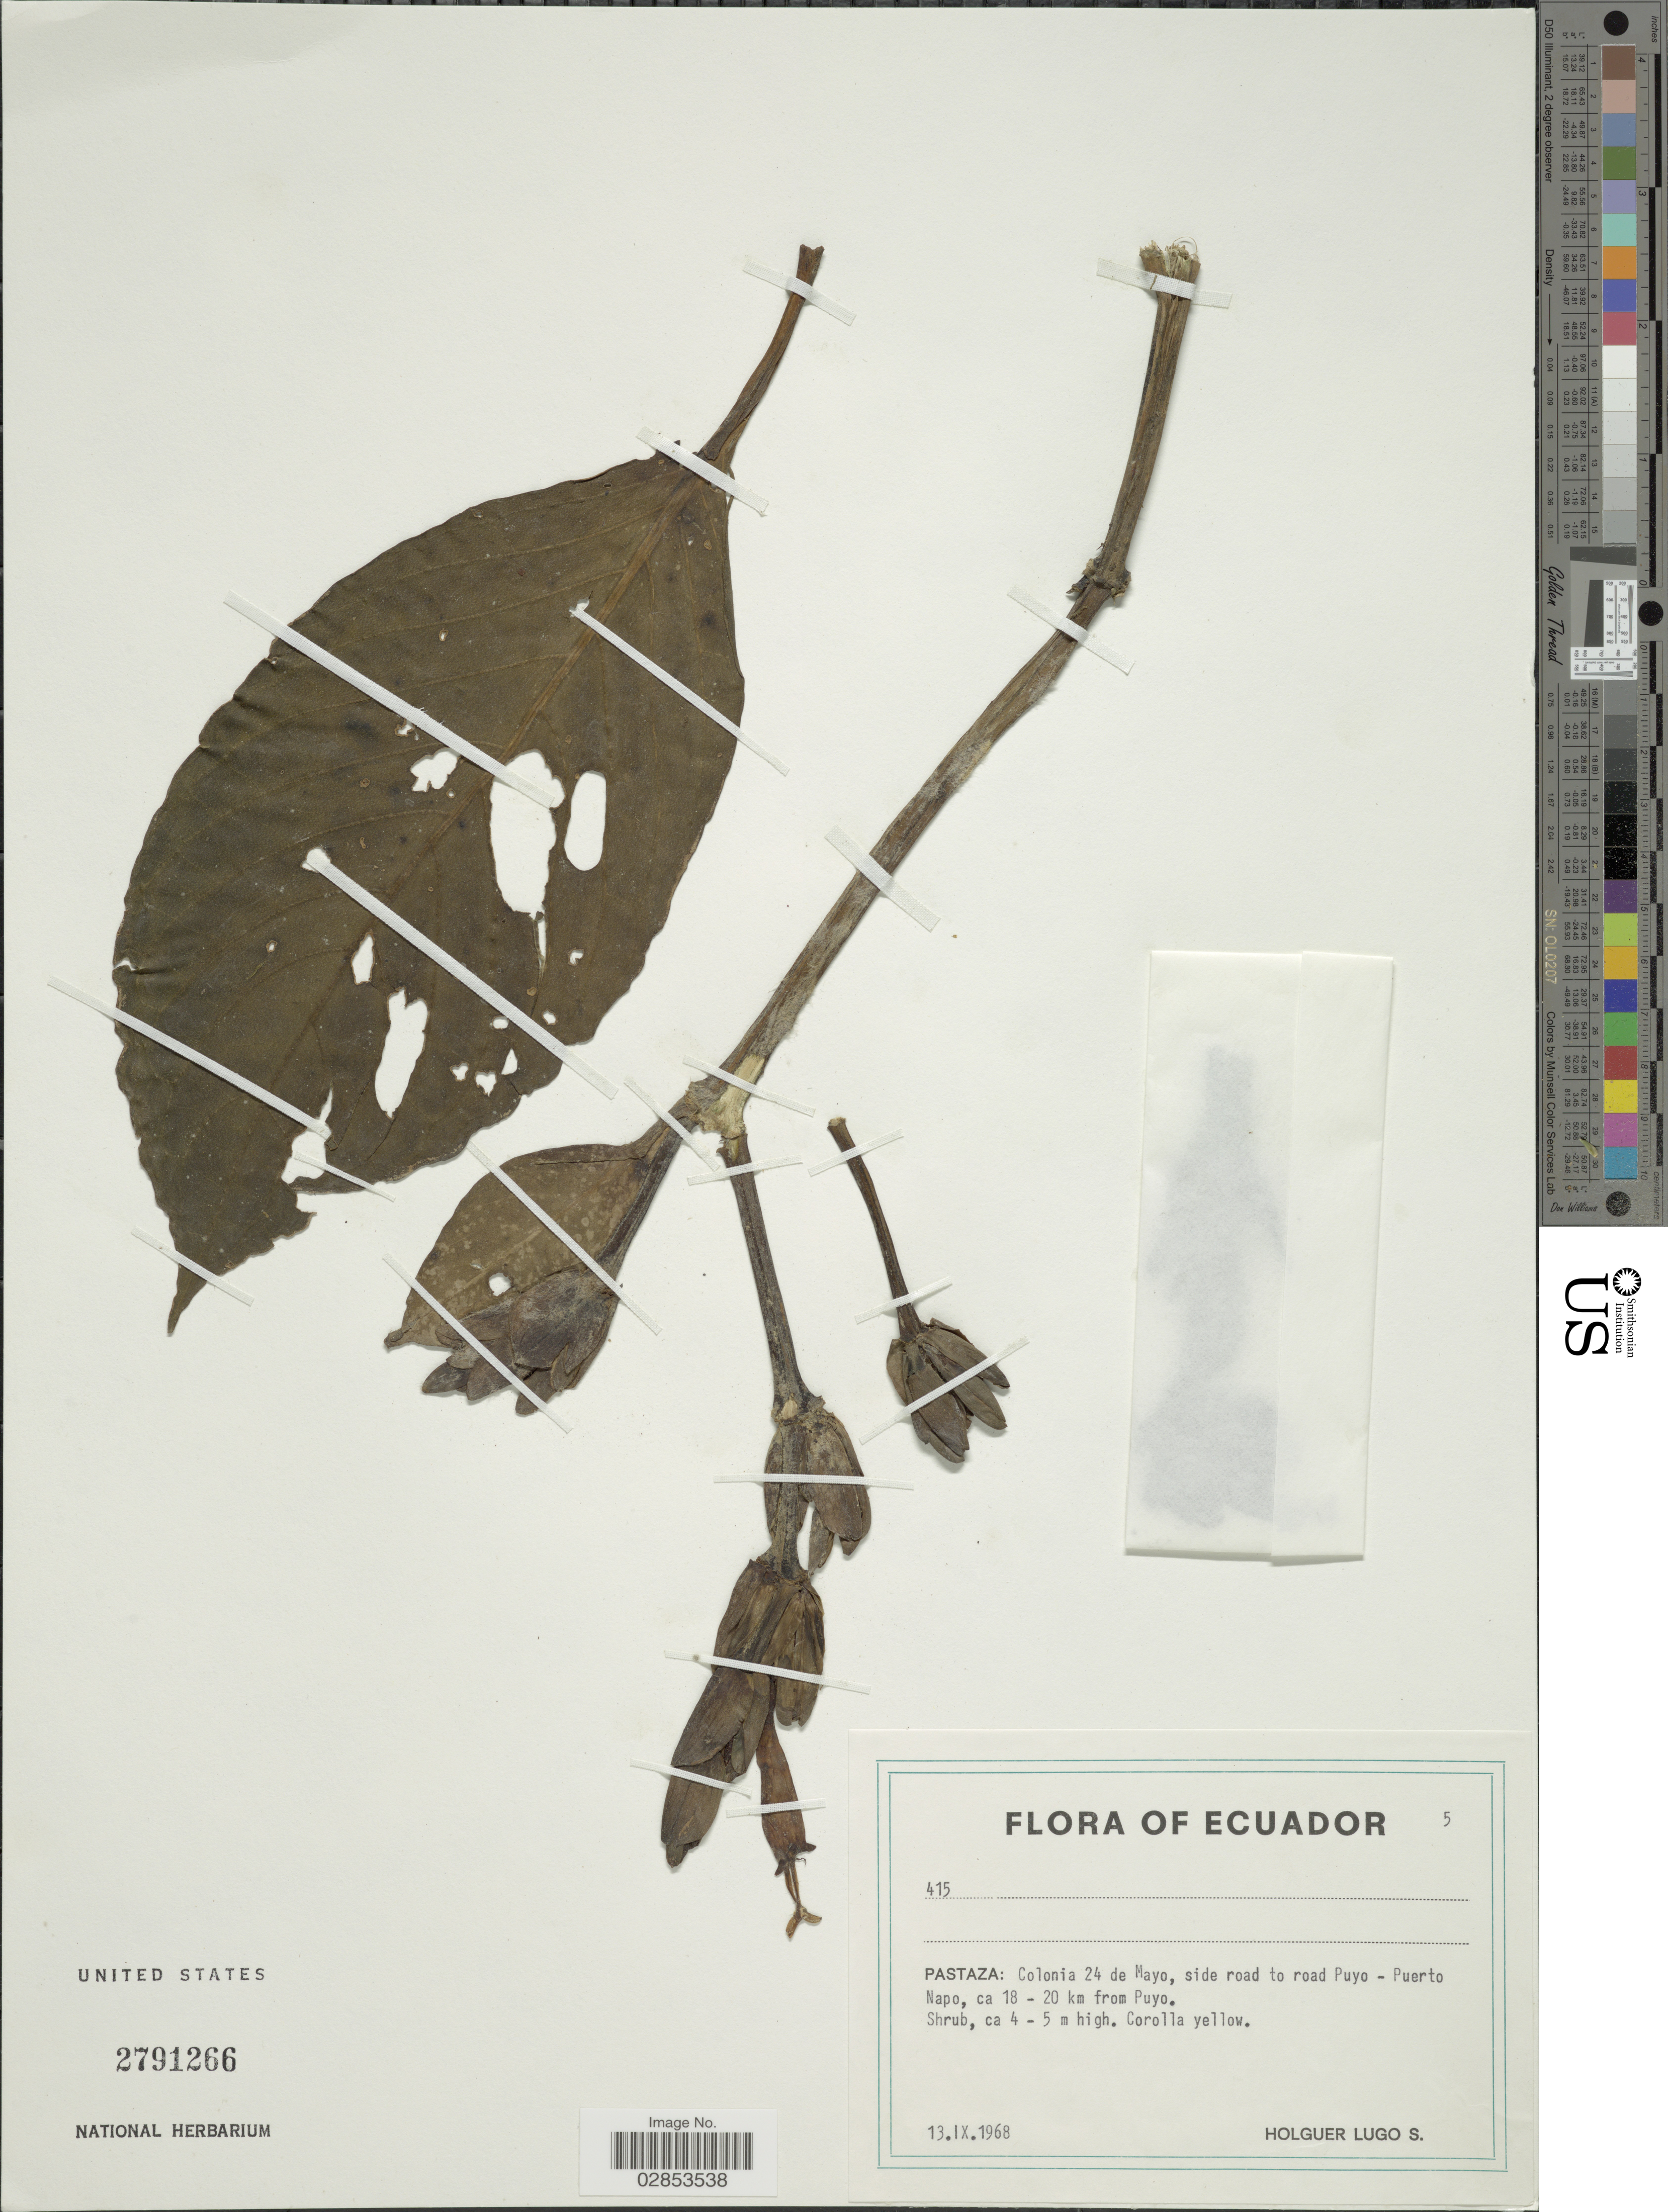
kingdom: Plantae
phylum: Tracheophyta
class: Magnoliopsida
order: Lamiales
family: Acanthaceae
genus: Sanchezia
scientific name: Sanchezia oblonga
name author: Ruiz & Pav.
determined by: Azevedo, Igor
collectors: H. Lugo S.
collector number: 415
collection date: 1968-09-13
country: Ecuador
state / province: Pastaza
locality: Colonia 24 de Mayo, side road to road Puyo-Puerto Napo, ca 18-20 km from Puyo.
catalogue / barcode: US 2791266